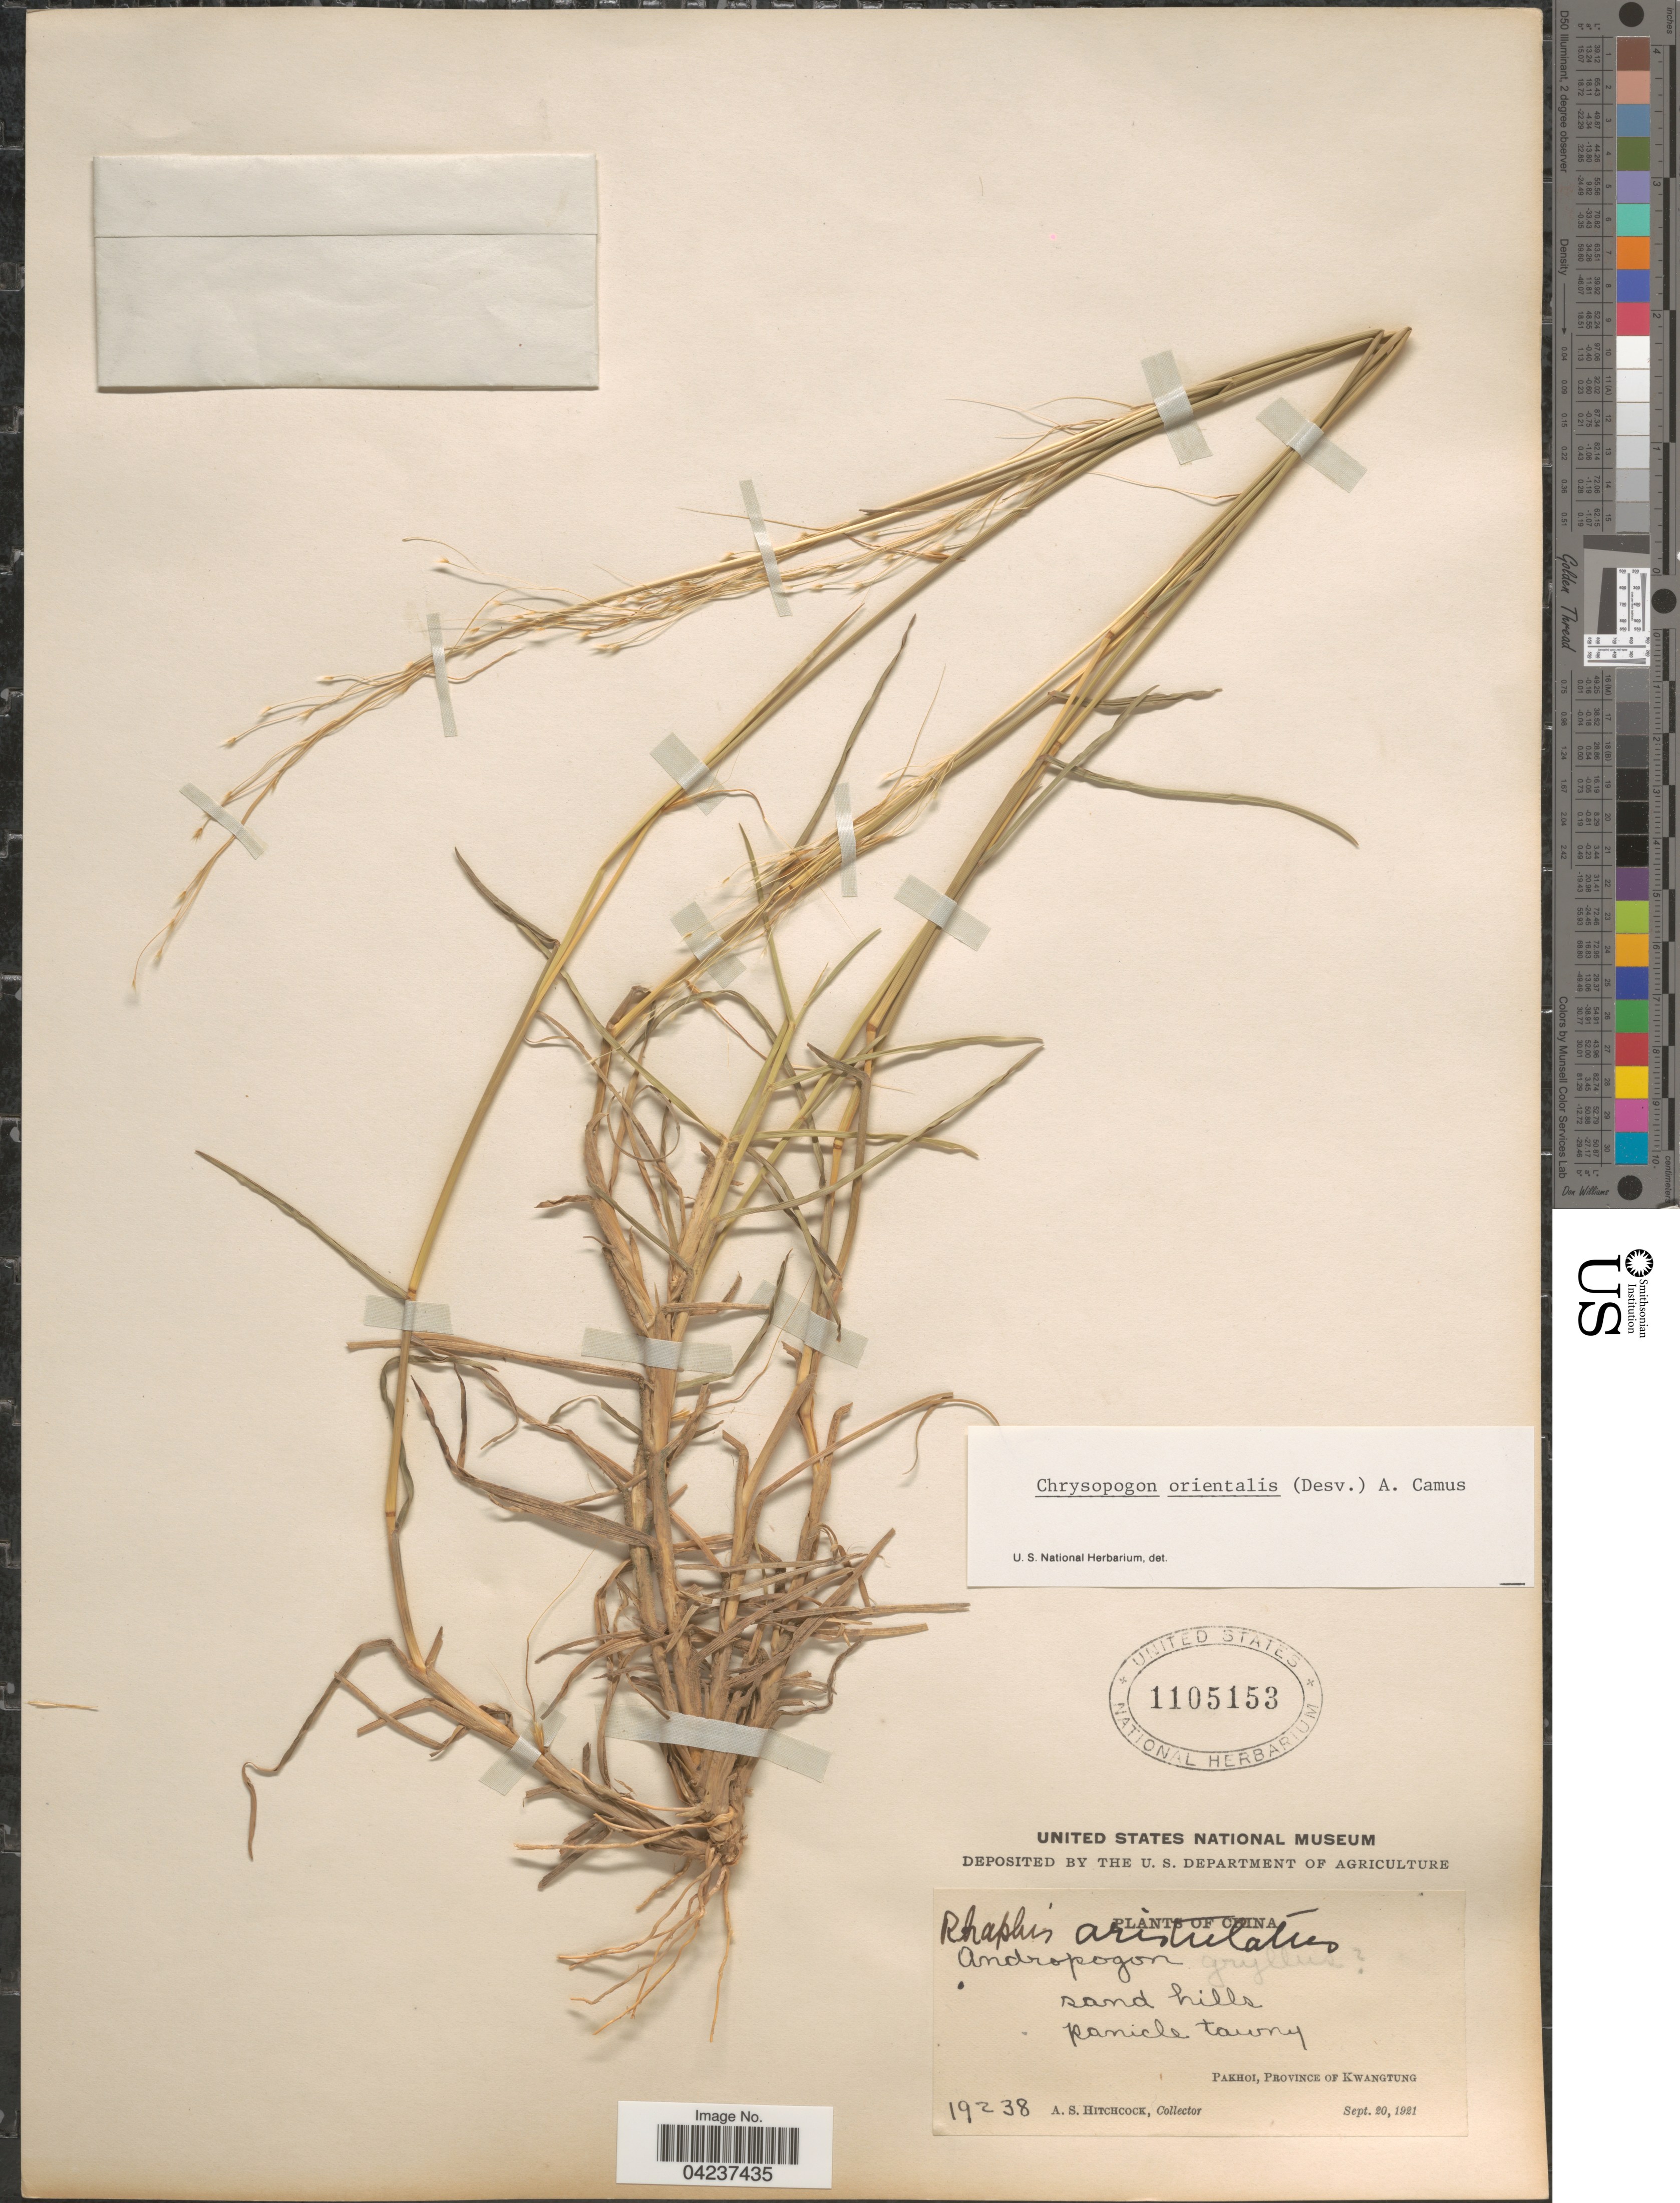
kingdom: Plantae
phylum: Tracheophyta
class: Liliopsida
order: Poales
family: Poaceae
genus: Chrysopogon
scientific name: Chrysopogon orientalis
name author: (Desv.) A. Camus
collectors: A. S. Hitchcock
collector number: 19238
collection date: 1921-09-20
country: China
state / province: Guangdong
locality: Pakhoi, Province Of Kwangtung.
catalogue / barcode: US 1105153